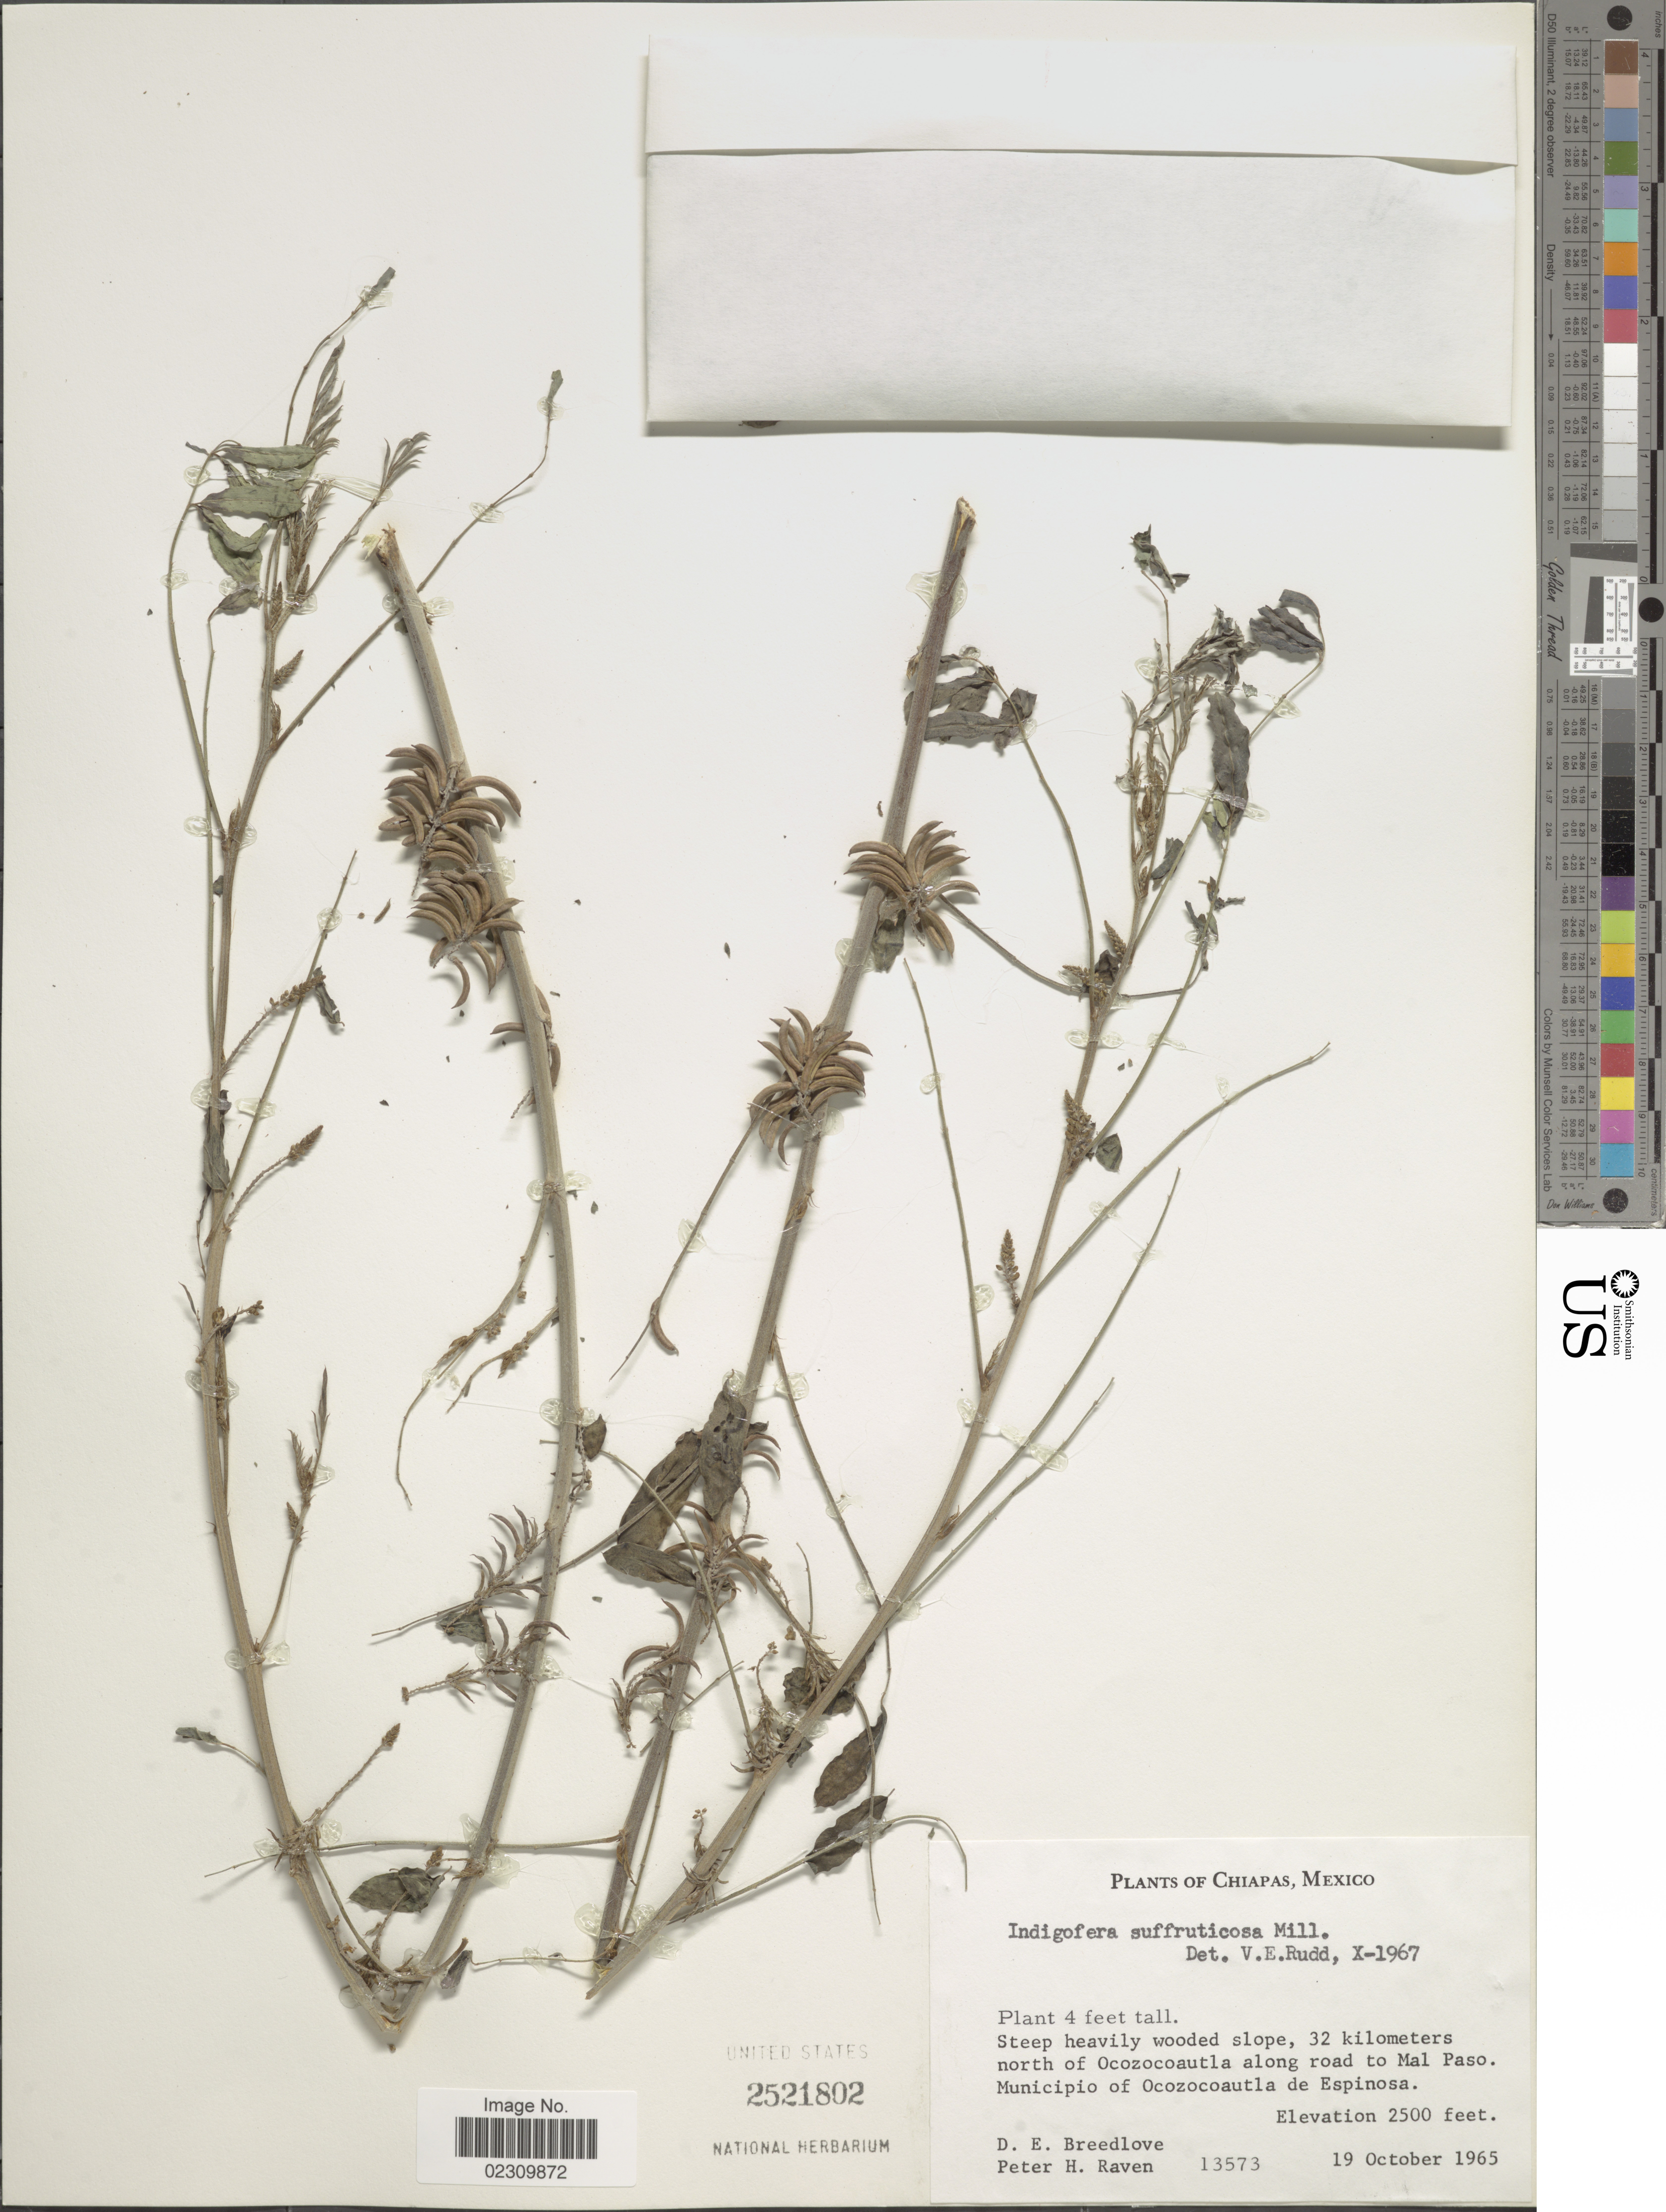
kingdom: Plantae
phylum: Tracheophyta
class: Magnoliopsida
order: Fabales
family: Fabaceae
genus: Indigofera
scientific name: Indigofera suffruticosa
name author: Mill.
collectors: D. E. Breedlove & P. Raven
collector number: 13573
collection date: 1965-10-19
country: Mexico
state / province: Chiapas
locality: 32 kilometers north of Ocozocoautla along road to Mal Paso. Municipio of Ocozocoautla de Espinosa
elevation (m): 762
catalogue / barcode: US 2521802